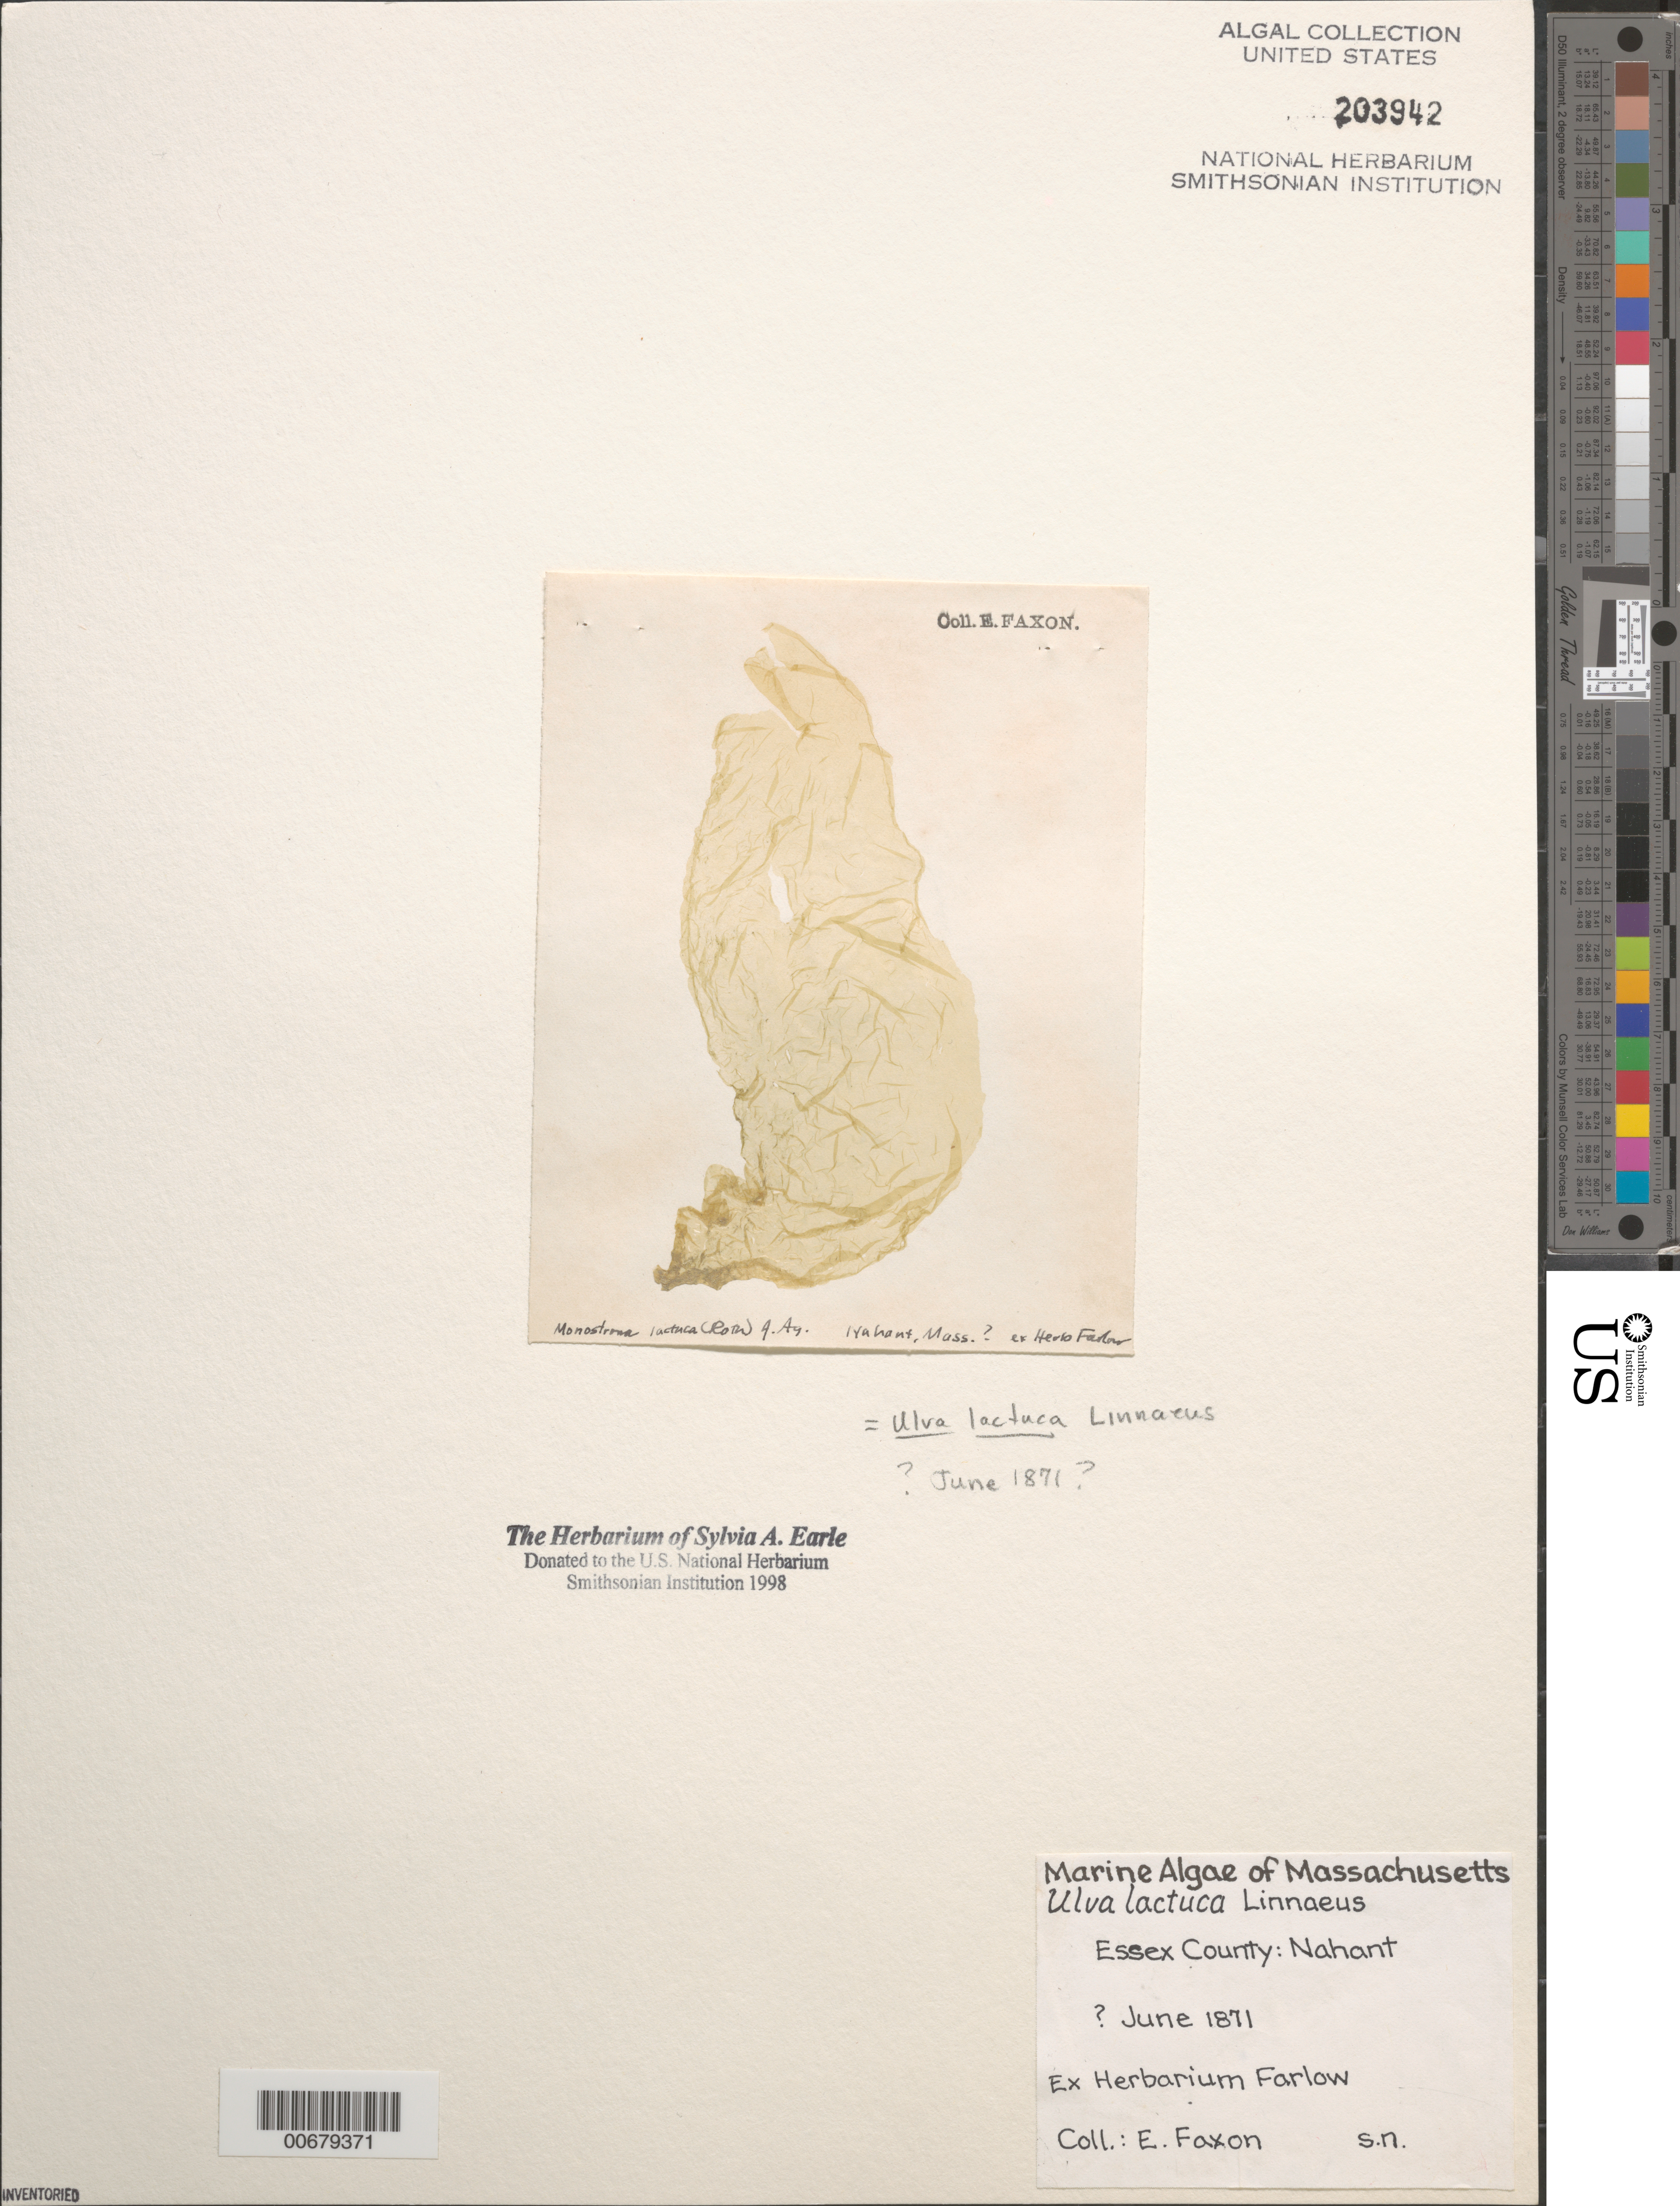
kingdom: Plantae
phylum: Chlorophyta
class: Ulvophyceae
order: Ulvales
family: Ulvaceae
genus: Ulva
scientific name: Ulva lactuca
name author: L.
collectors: E. Faxon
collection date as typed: Jun 1871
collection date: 1871-06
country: United States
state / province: Massachusetts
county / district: Essex County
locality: Nahant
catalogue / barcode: US 203942